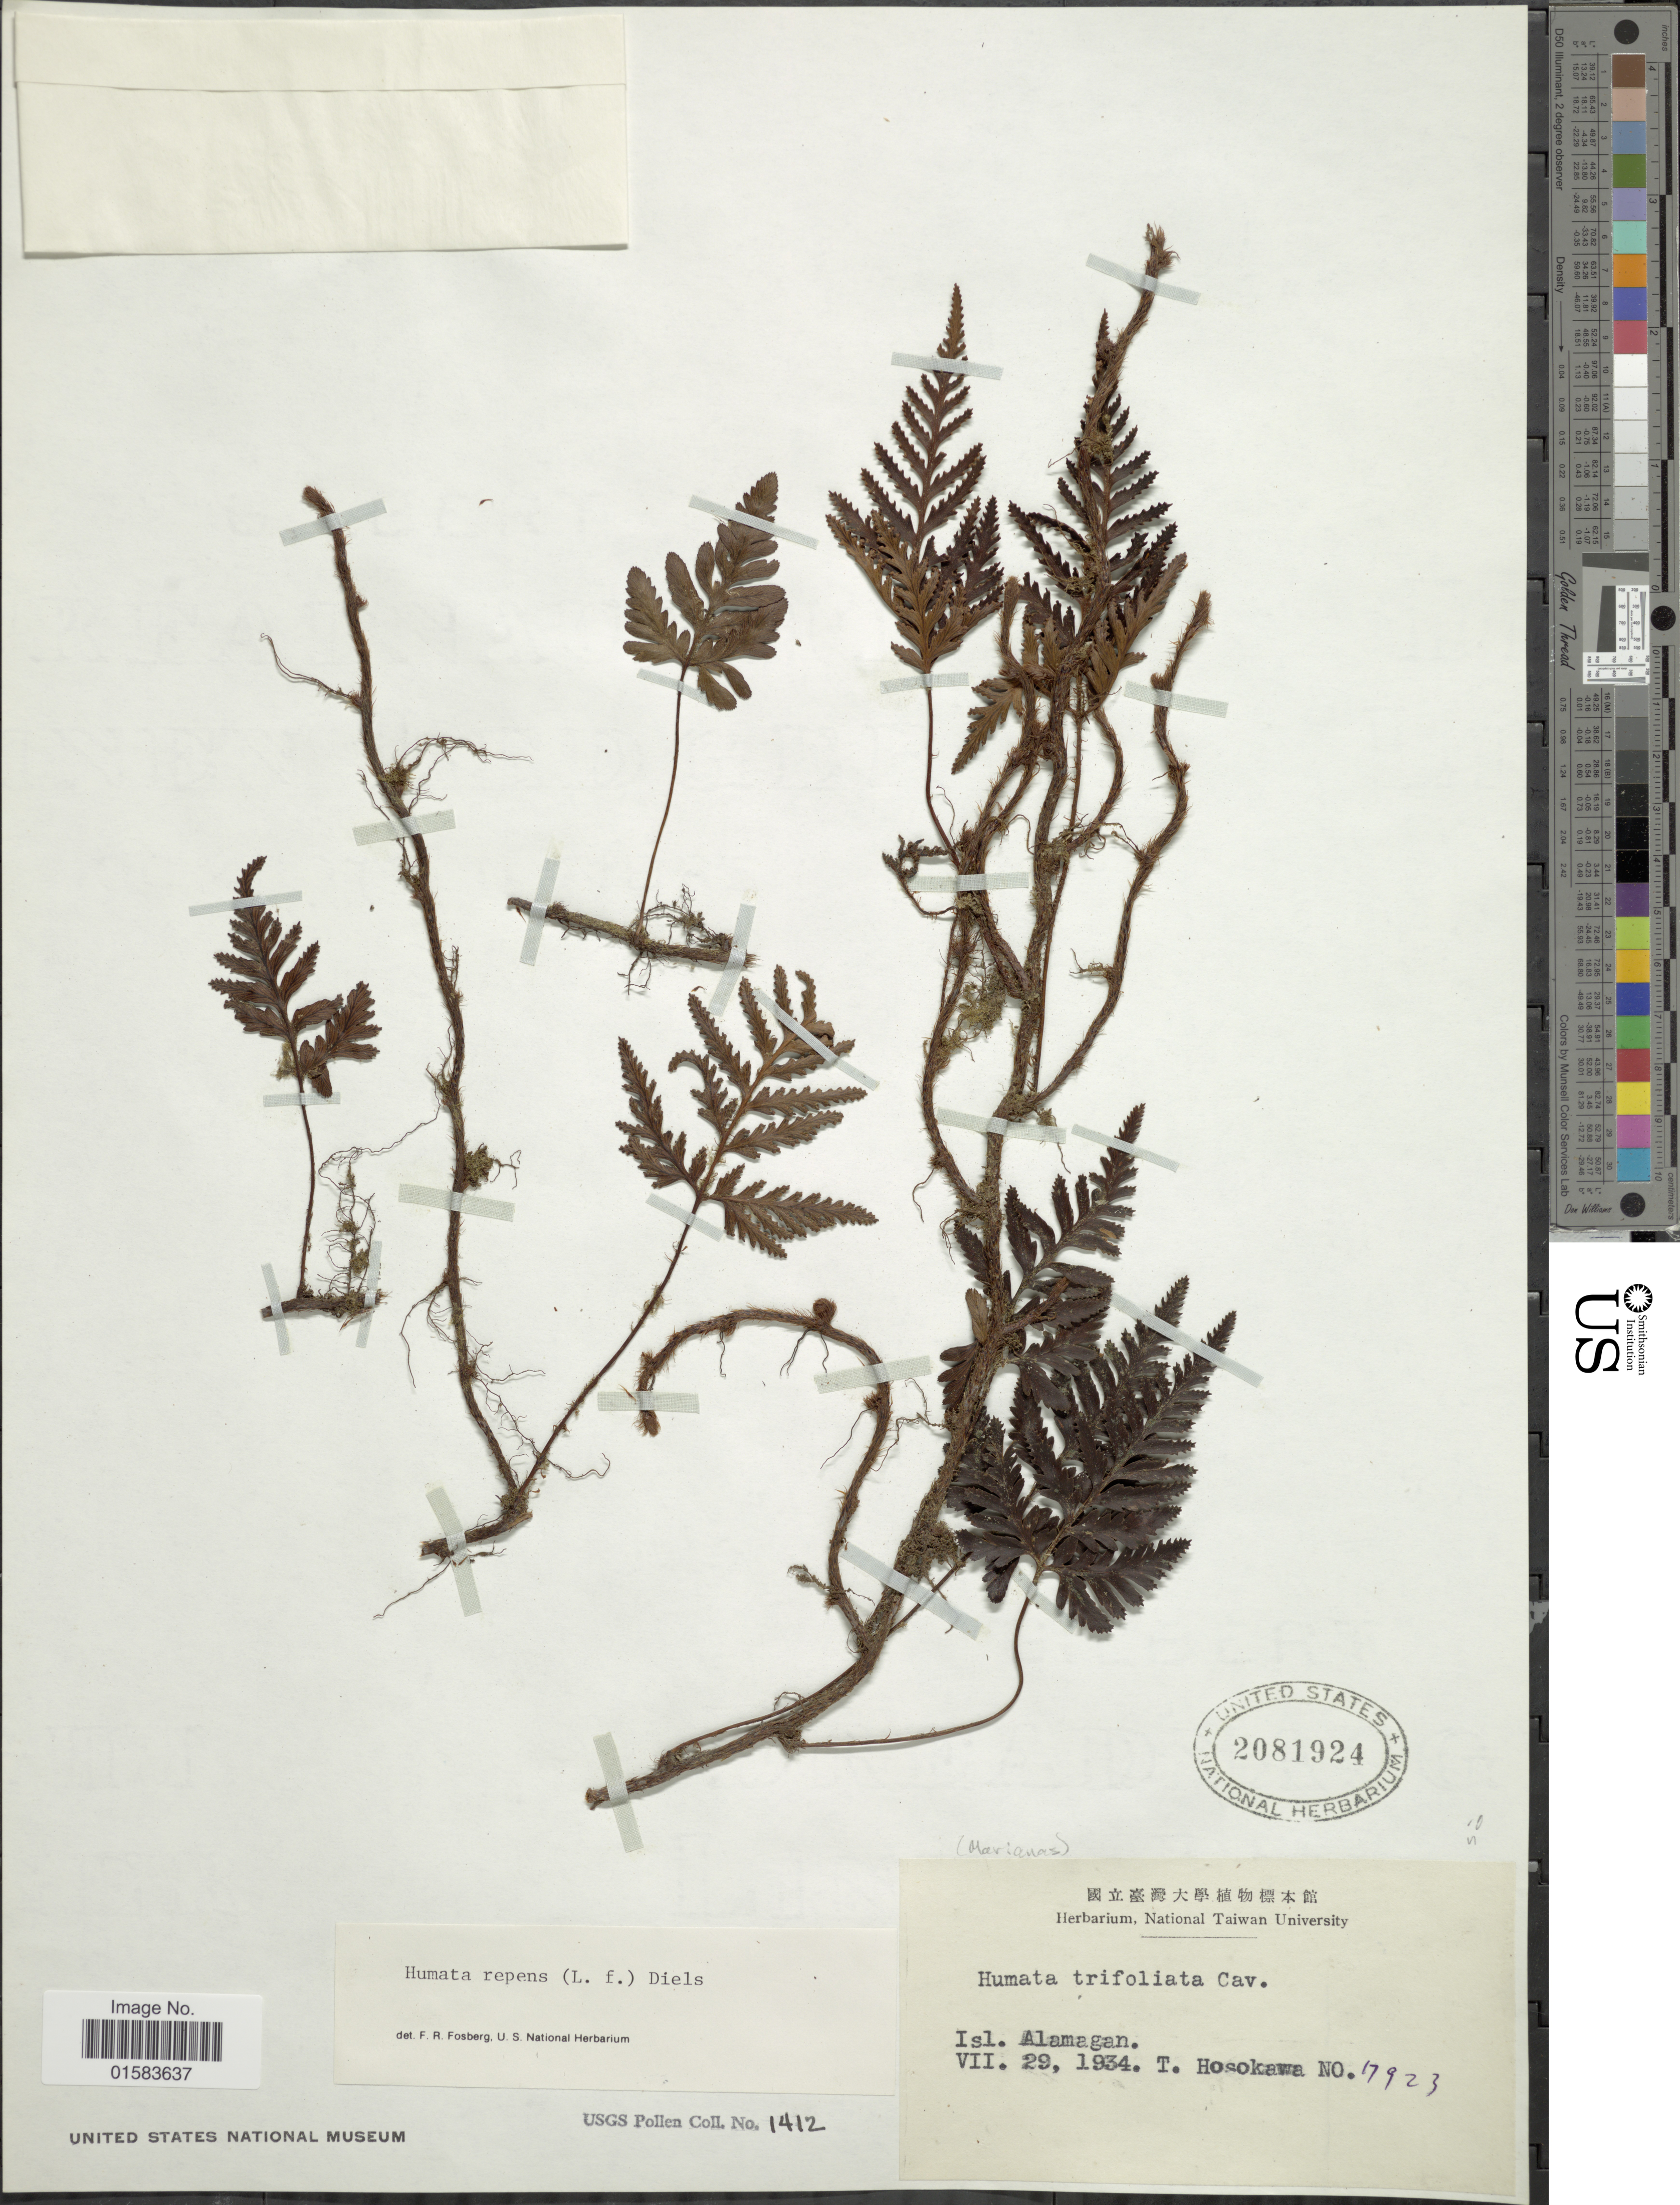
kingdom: Plantae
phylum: Tracheophyta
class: Polypodiopsida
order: Polypodiales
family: Davalliaceae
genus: Davallia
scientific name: Davallia repens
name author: (L. f.) Kuhn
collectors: T. Hosokawa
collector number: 7923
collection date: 1934-07-29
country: Northern Mariana Islands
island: Alamagan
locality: Isl. Alamagan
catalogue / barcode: US 2081924